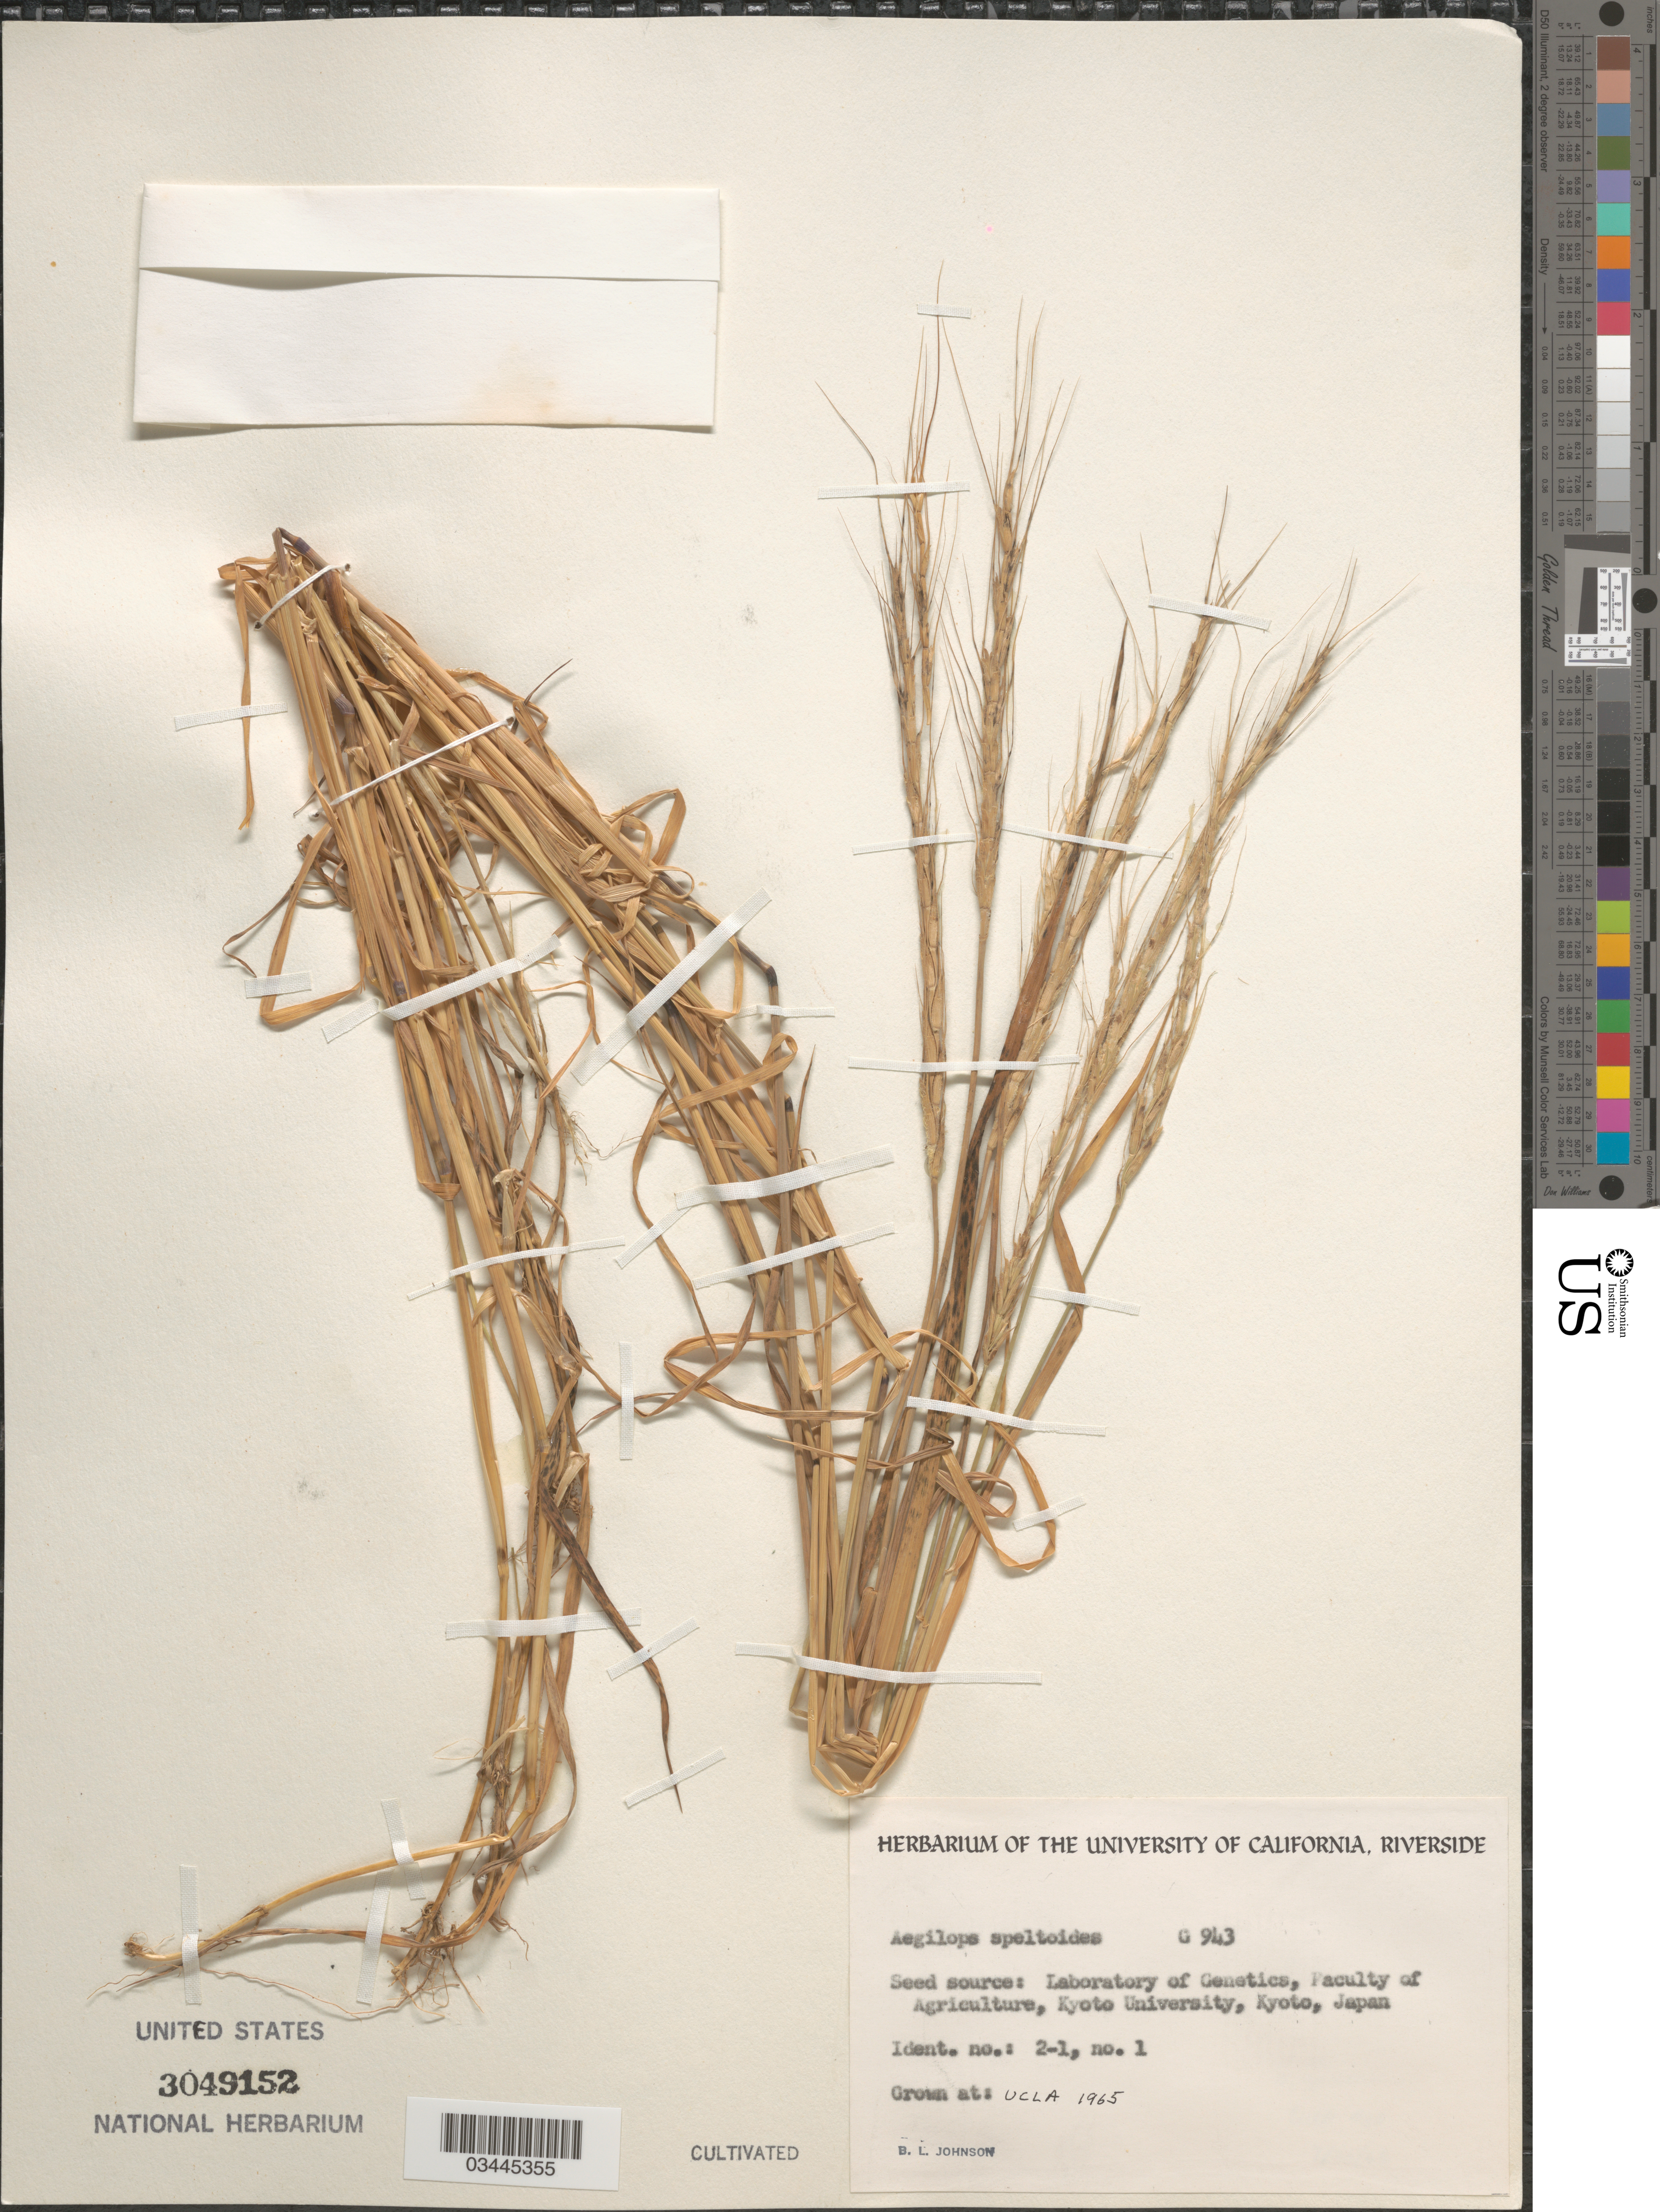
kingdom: Plantae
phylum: Tracheophyta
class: Liliopsida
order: Poales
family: Poaceae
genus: Aegilops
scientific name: Aegilops speltoides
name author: Tausch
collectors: B. Johnson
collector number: G943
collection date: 1965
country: United States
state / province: California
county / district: Los Angeles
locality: UCLA.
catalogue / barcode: US 3049152